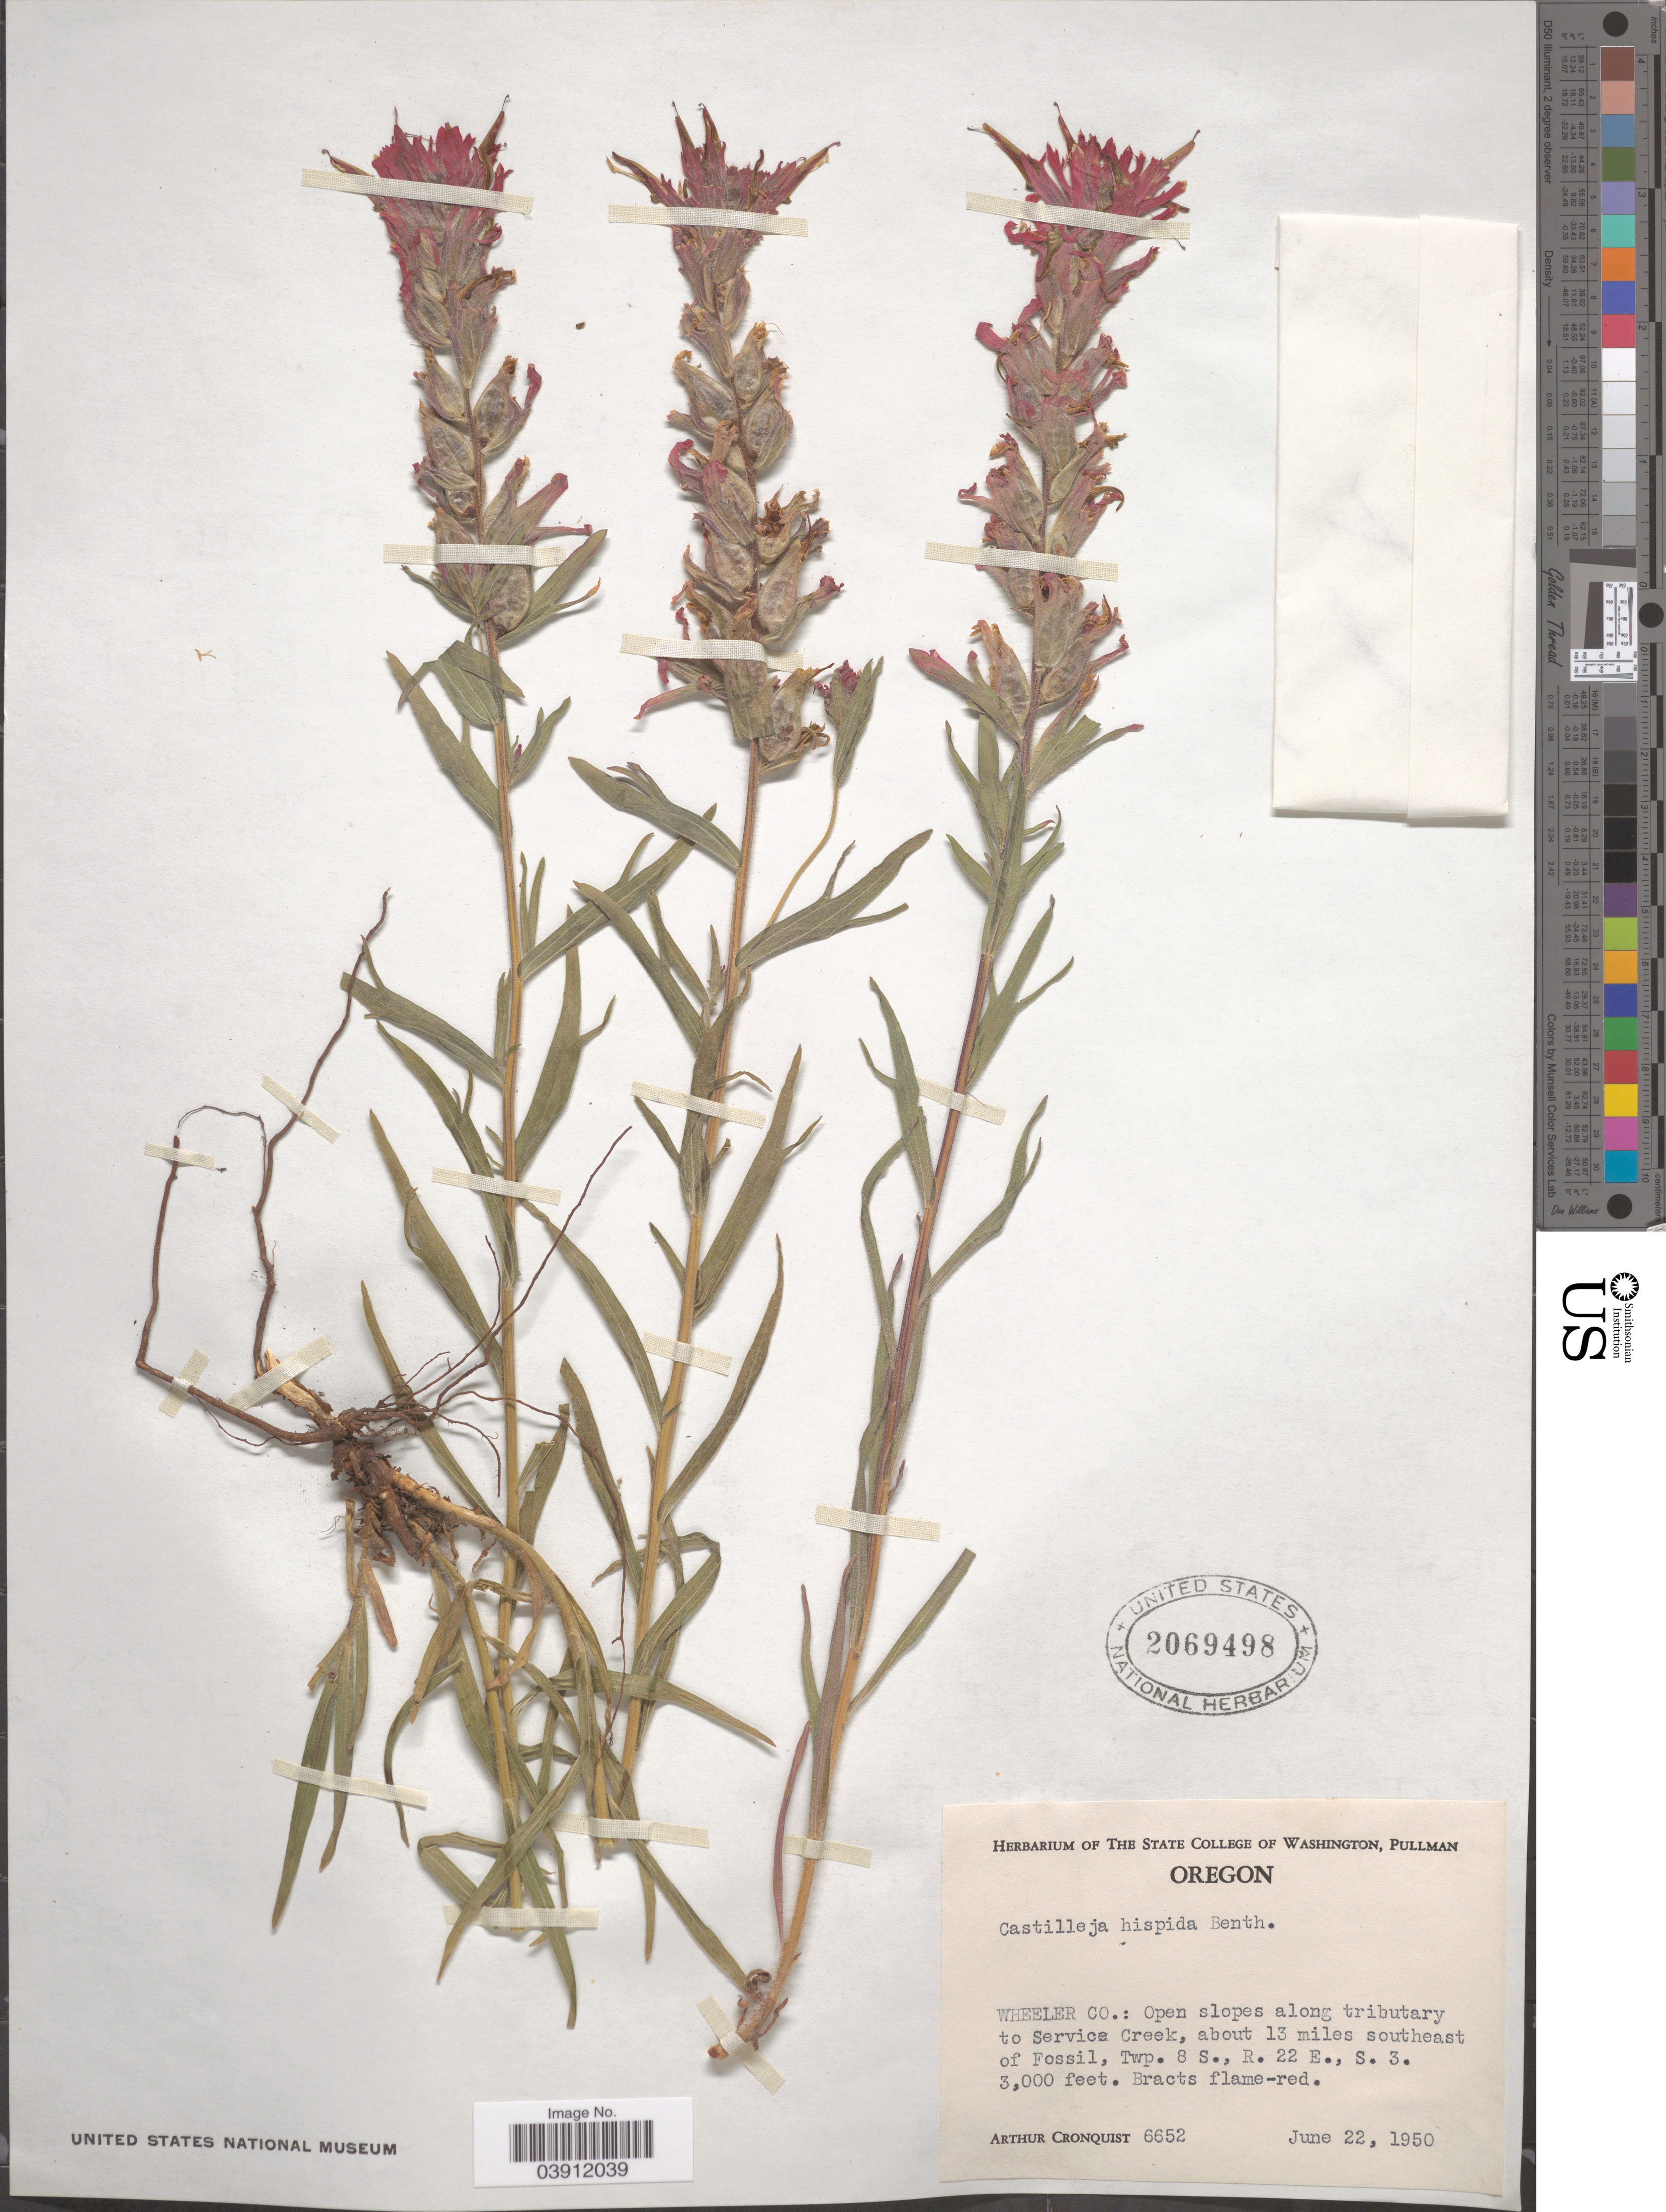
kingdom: Plantae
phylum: Tracheophyta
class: Magnoliopsida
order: Lamiales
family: Orobanchaceae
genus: Castilleja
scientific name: Castilleja hispida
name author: Benth. ex Hook.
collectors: A. J. Cronquist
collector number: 6652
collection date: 1950-06-22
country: United States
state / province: Oregon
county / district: Wheeler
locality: Wheeler Co.: Open slopes along tributary to Service Creek, about 13 miles southeast of Fossil, Twp. 8 S., R. 22 E., S. 3.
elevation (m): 914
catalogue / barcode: US 2069498